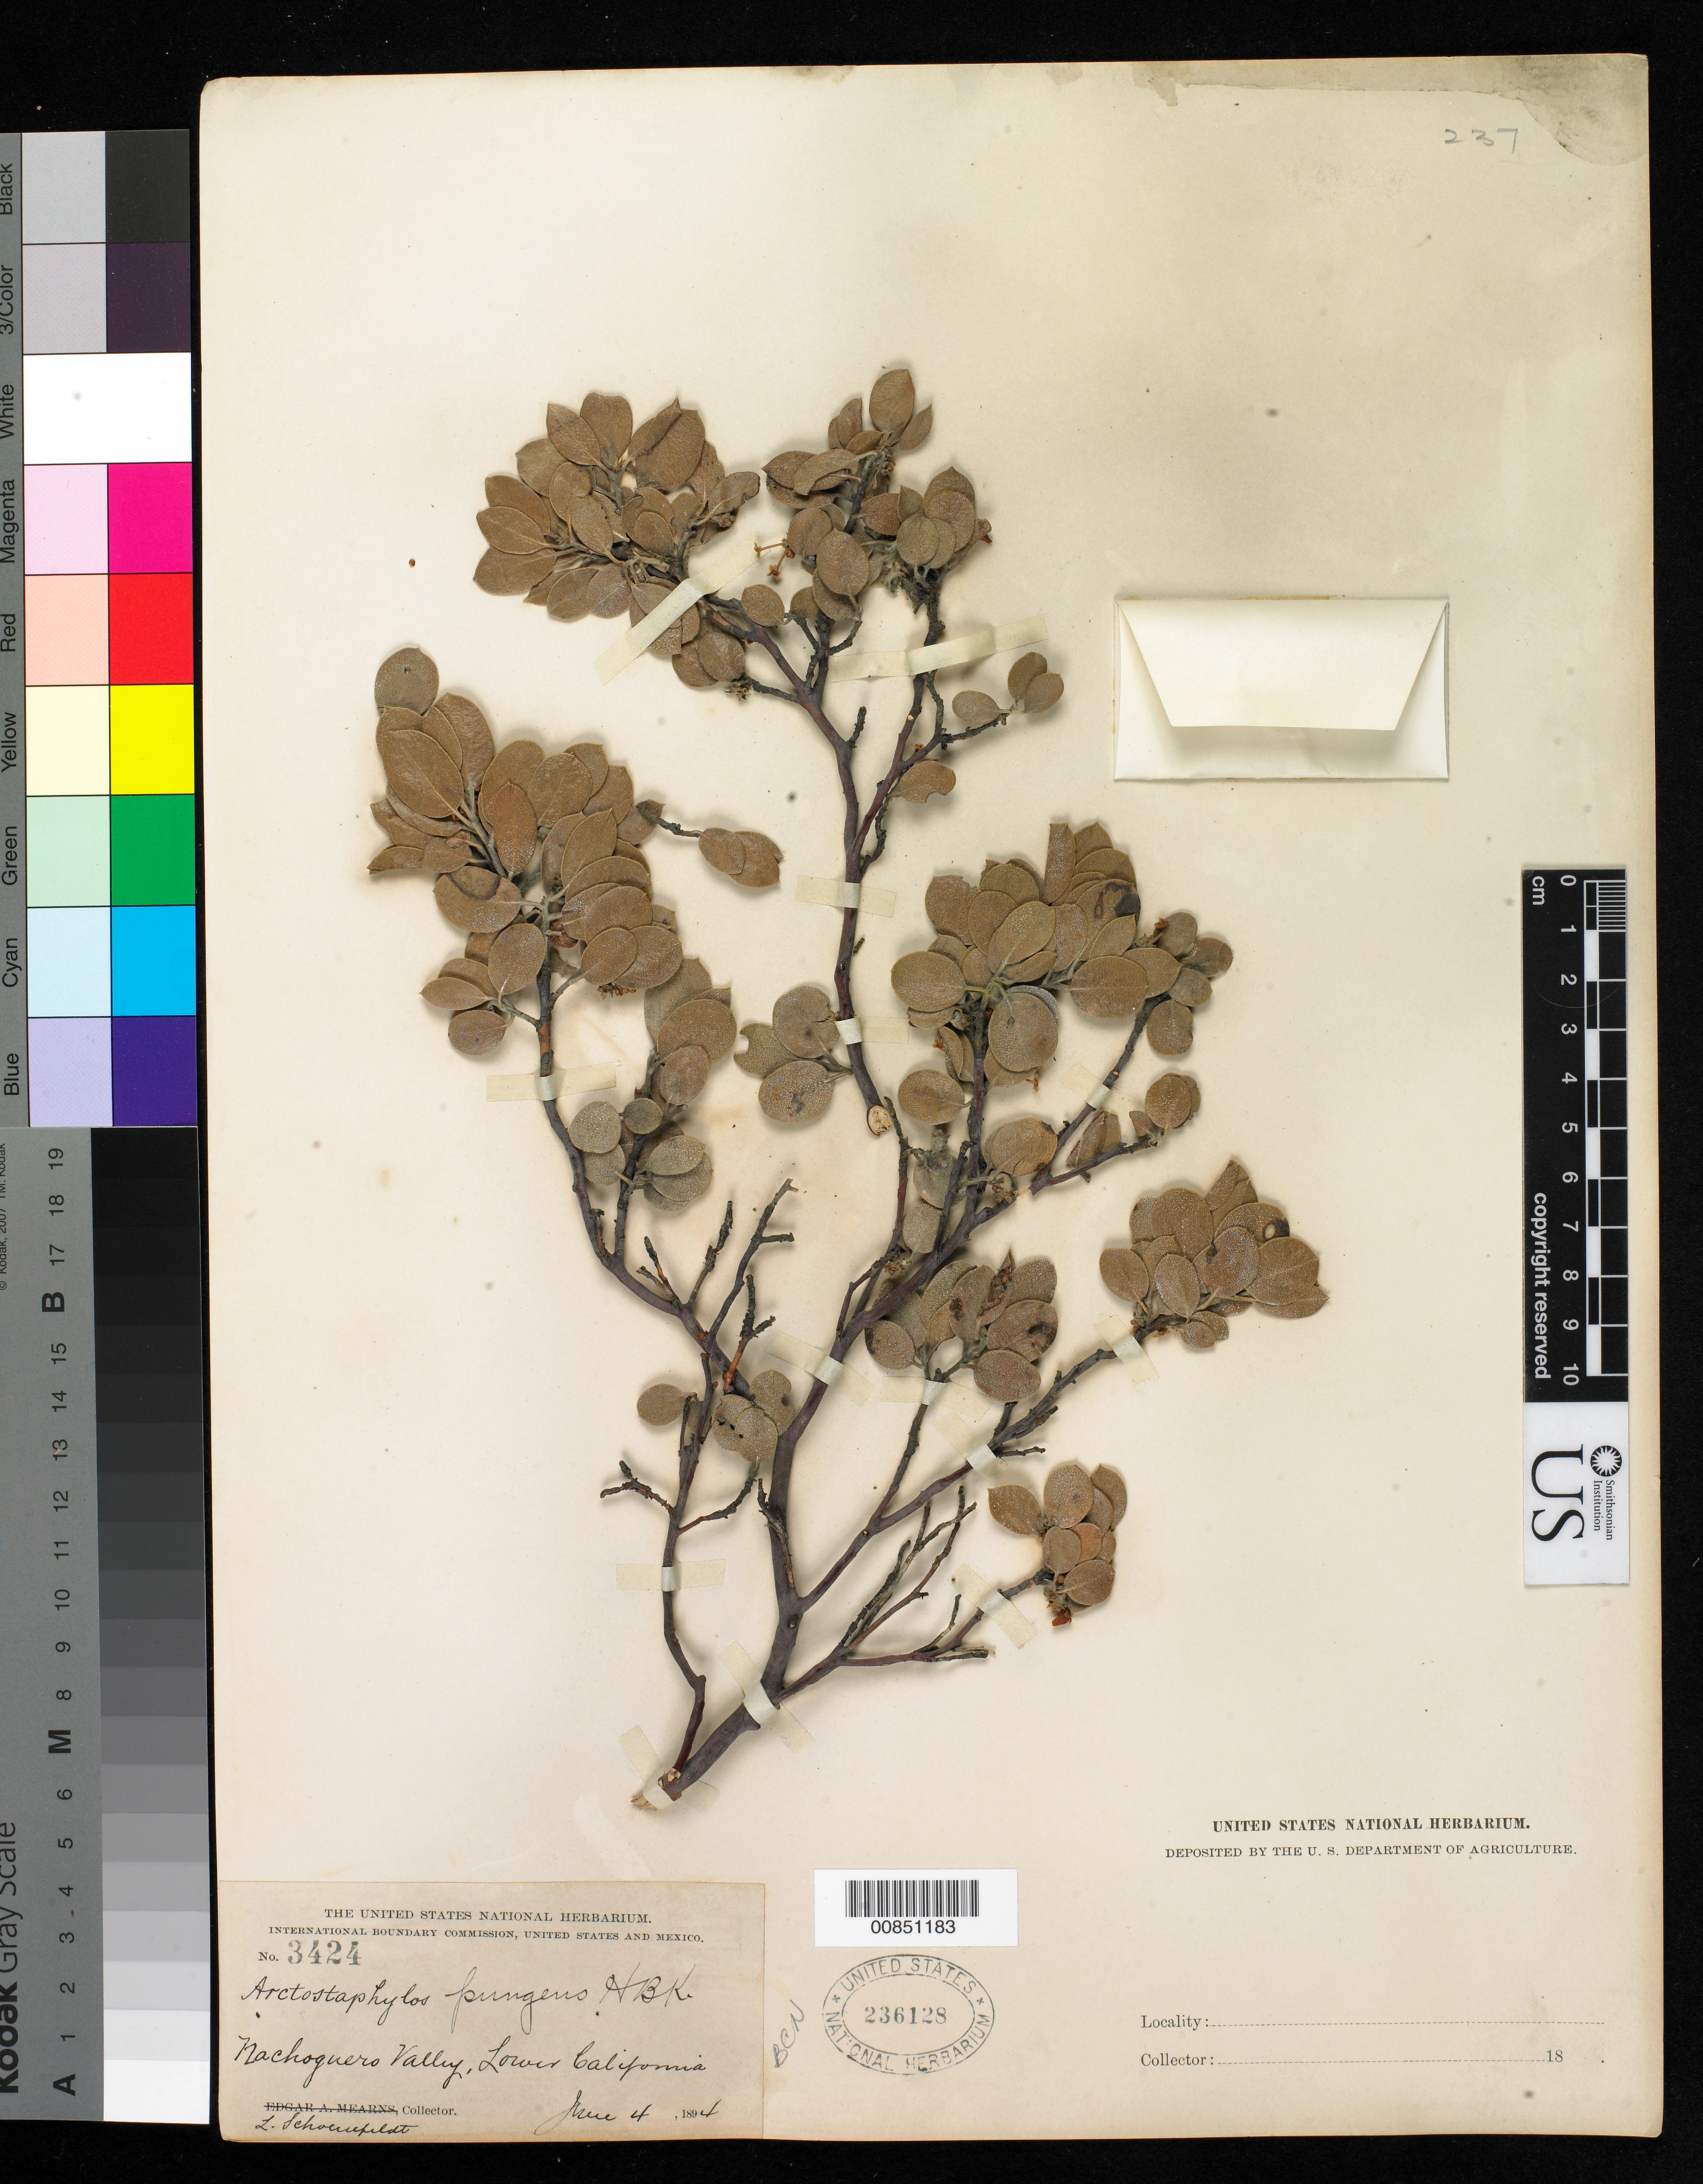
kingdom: Plantae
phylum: Tracheophyta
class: Magnoliopsida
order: Ericales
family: Ericaceae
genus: Arctostaphylos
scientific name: Arctostaphylos pungens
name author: Kunth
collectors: L. Schoenfeldt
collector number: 3424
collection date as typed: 04 Jun 1894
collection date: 1894-06-04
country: Mexico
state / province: Baja California Norte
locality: Nachoguero Valley, Baja California.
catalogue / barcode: US 236128